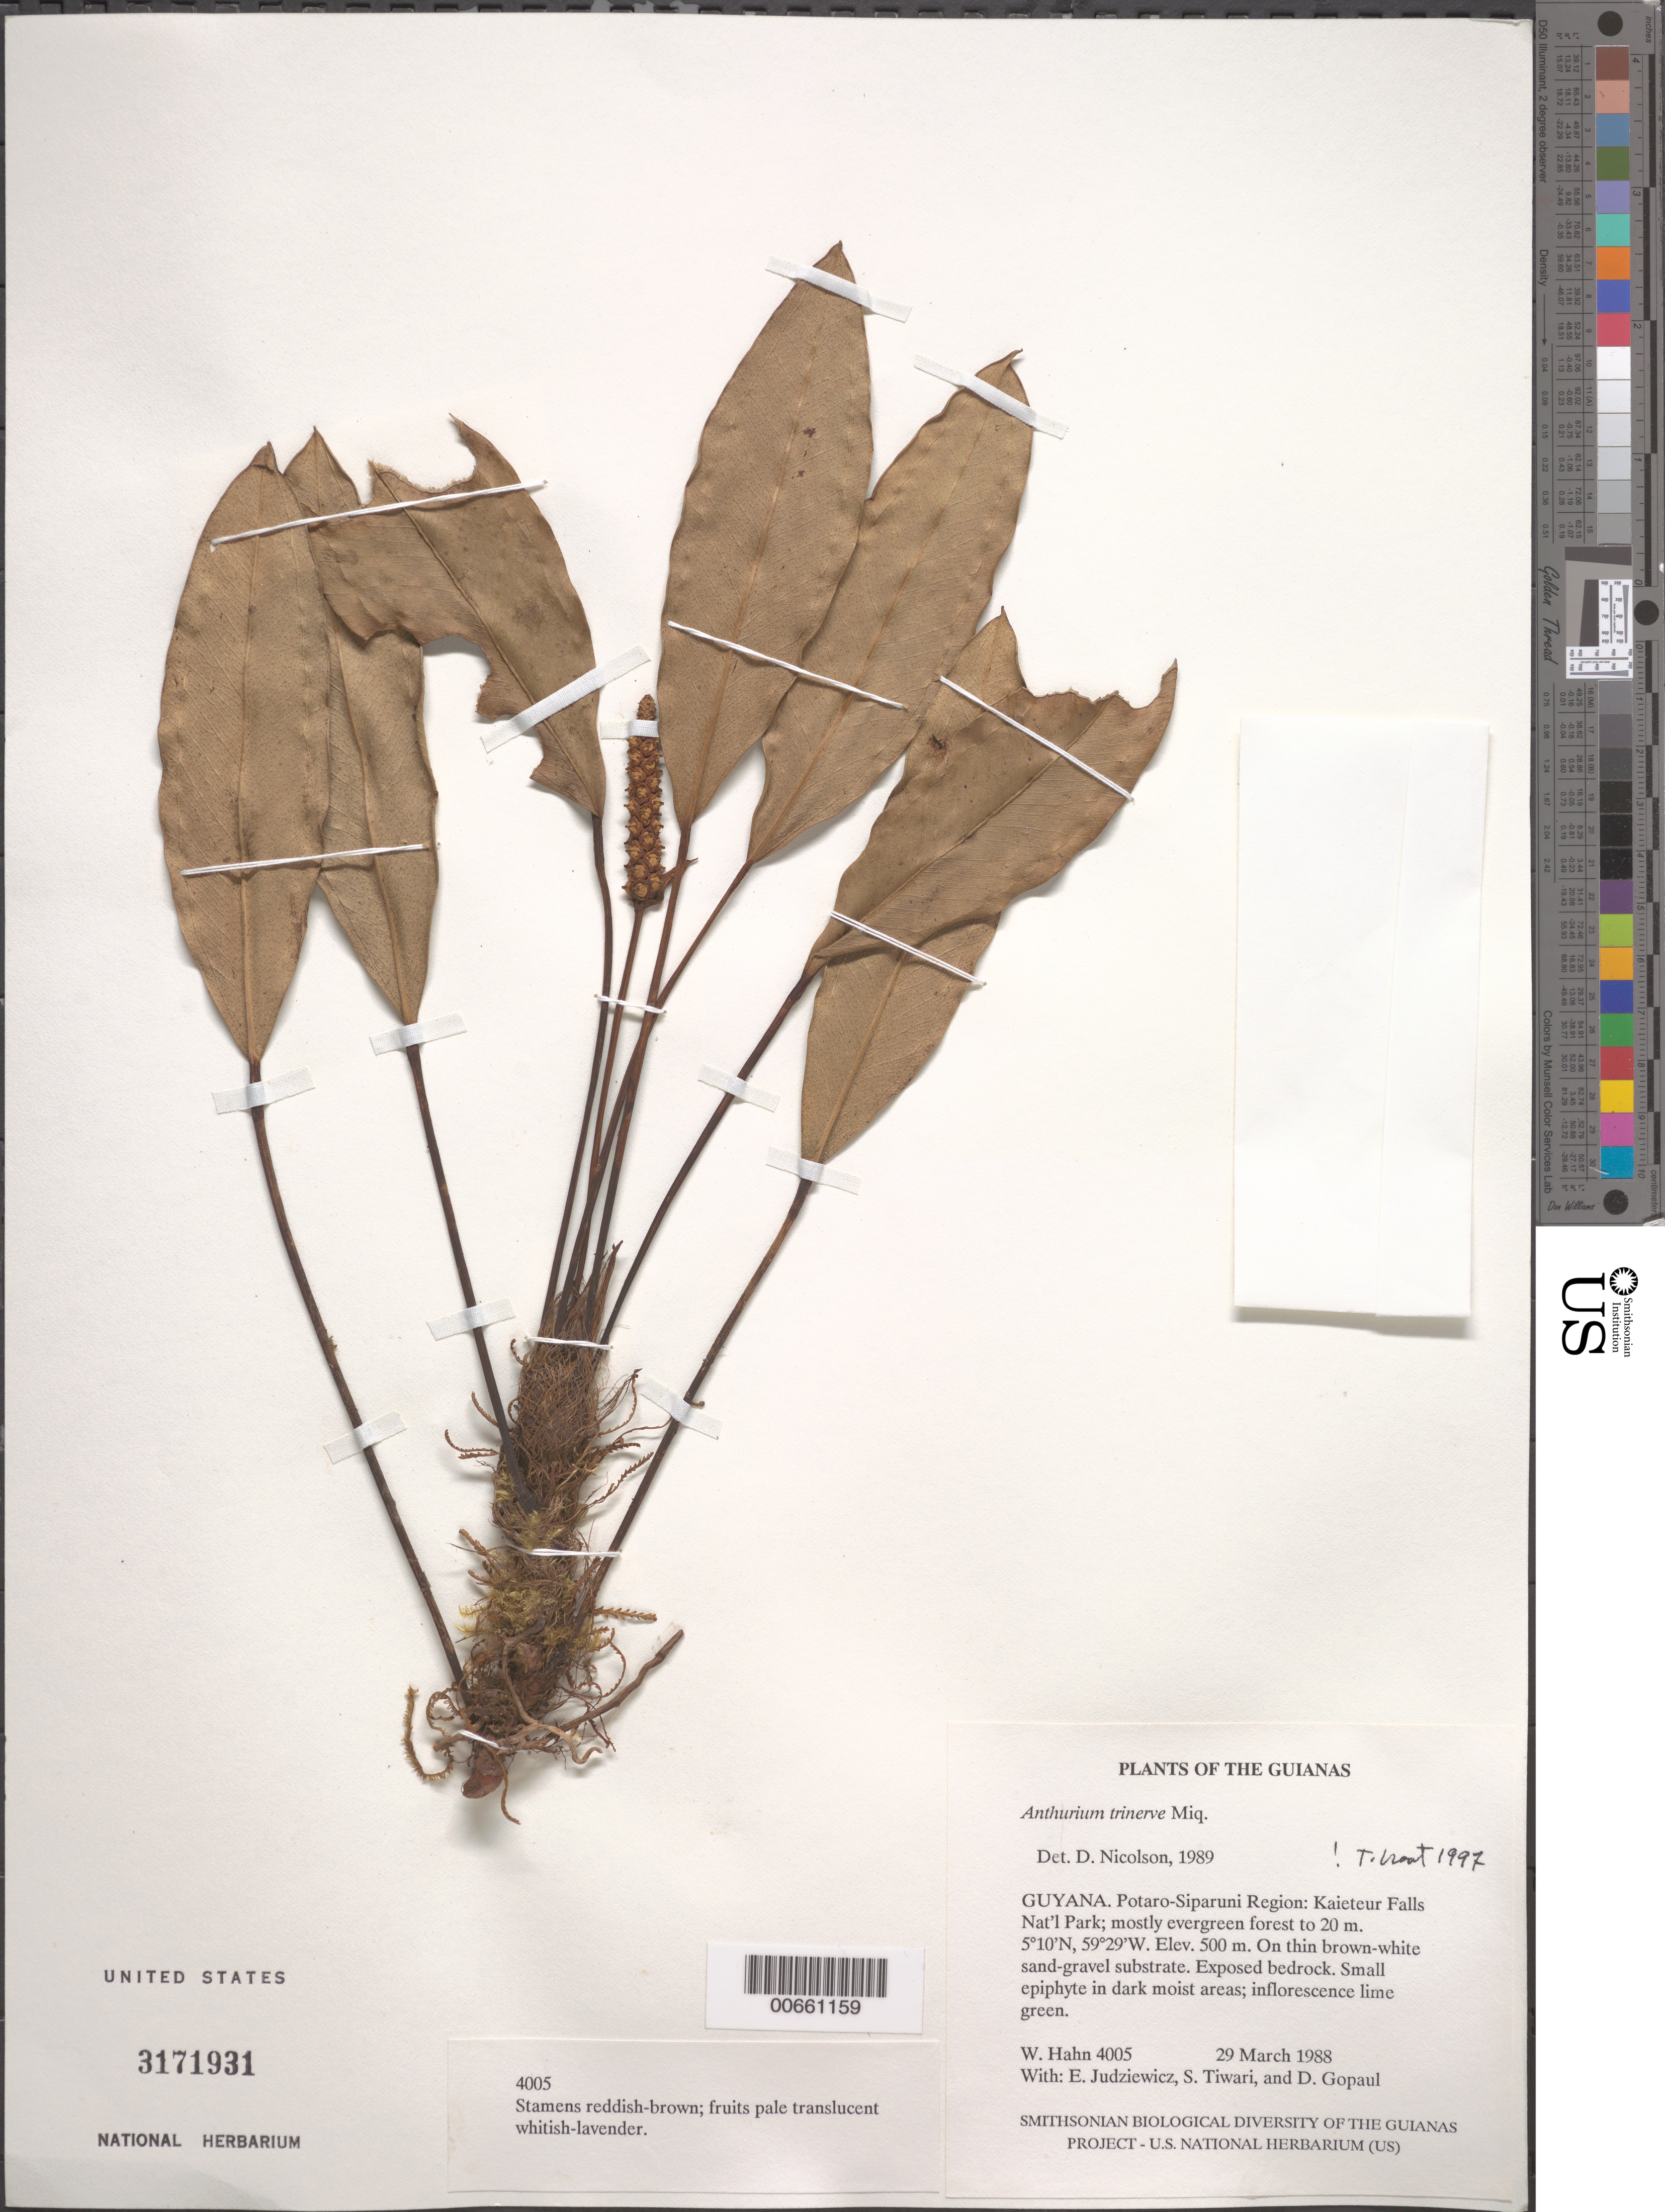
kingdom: Plantae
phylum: Tracheophyta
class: Liliopsida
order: Alismatales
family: Araceae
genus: Anthurium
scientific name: Anthurium trinervium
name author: Miq.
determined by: Croat, Thomas B., Missouri Botanical Garden (MO)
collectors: W. Hahn, E. J. Judziewicz, S. Tiwari & D. Gopaul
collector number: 4005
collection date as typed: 29 March 1988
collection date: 1988-03-29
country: Guyana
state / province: Potaro-Siparuni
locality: Kaieteur Falls National Park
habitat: Mostly evergreen forest to 20 m on thin brown-white sand-gravel substrate. Exposed bedrock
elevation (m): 500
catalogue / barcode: US 3171931